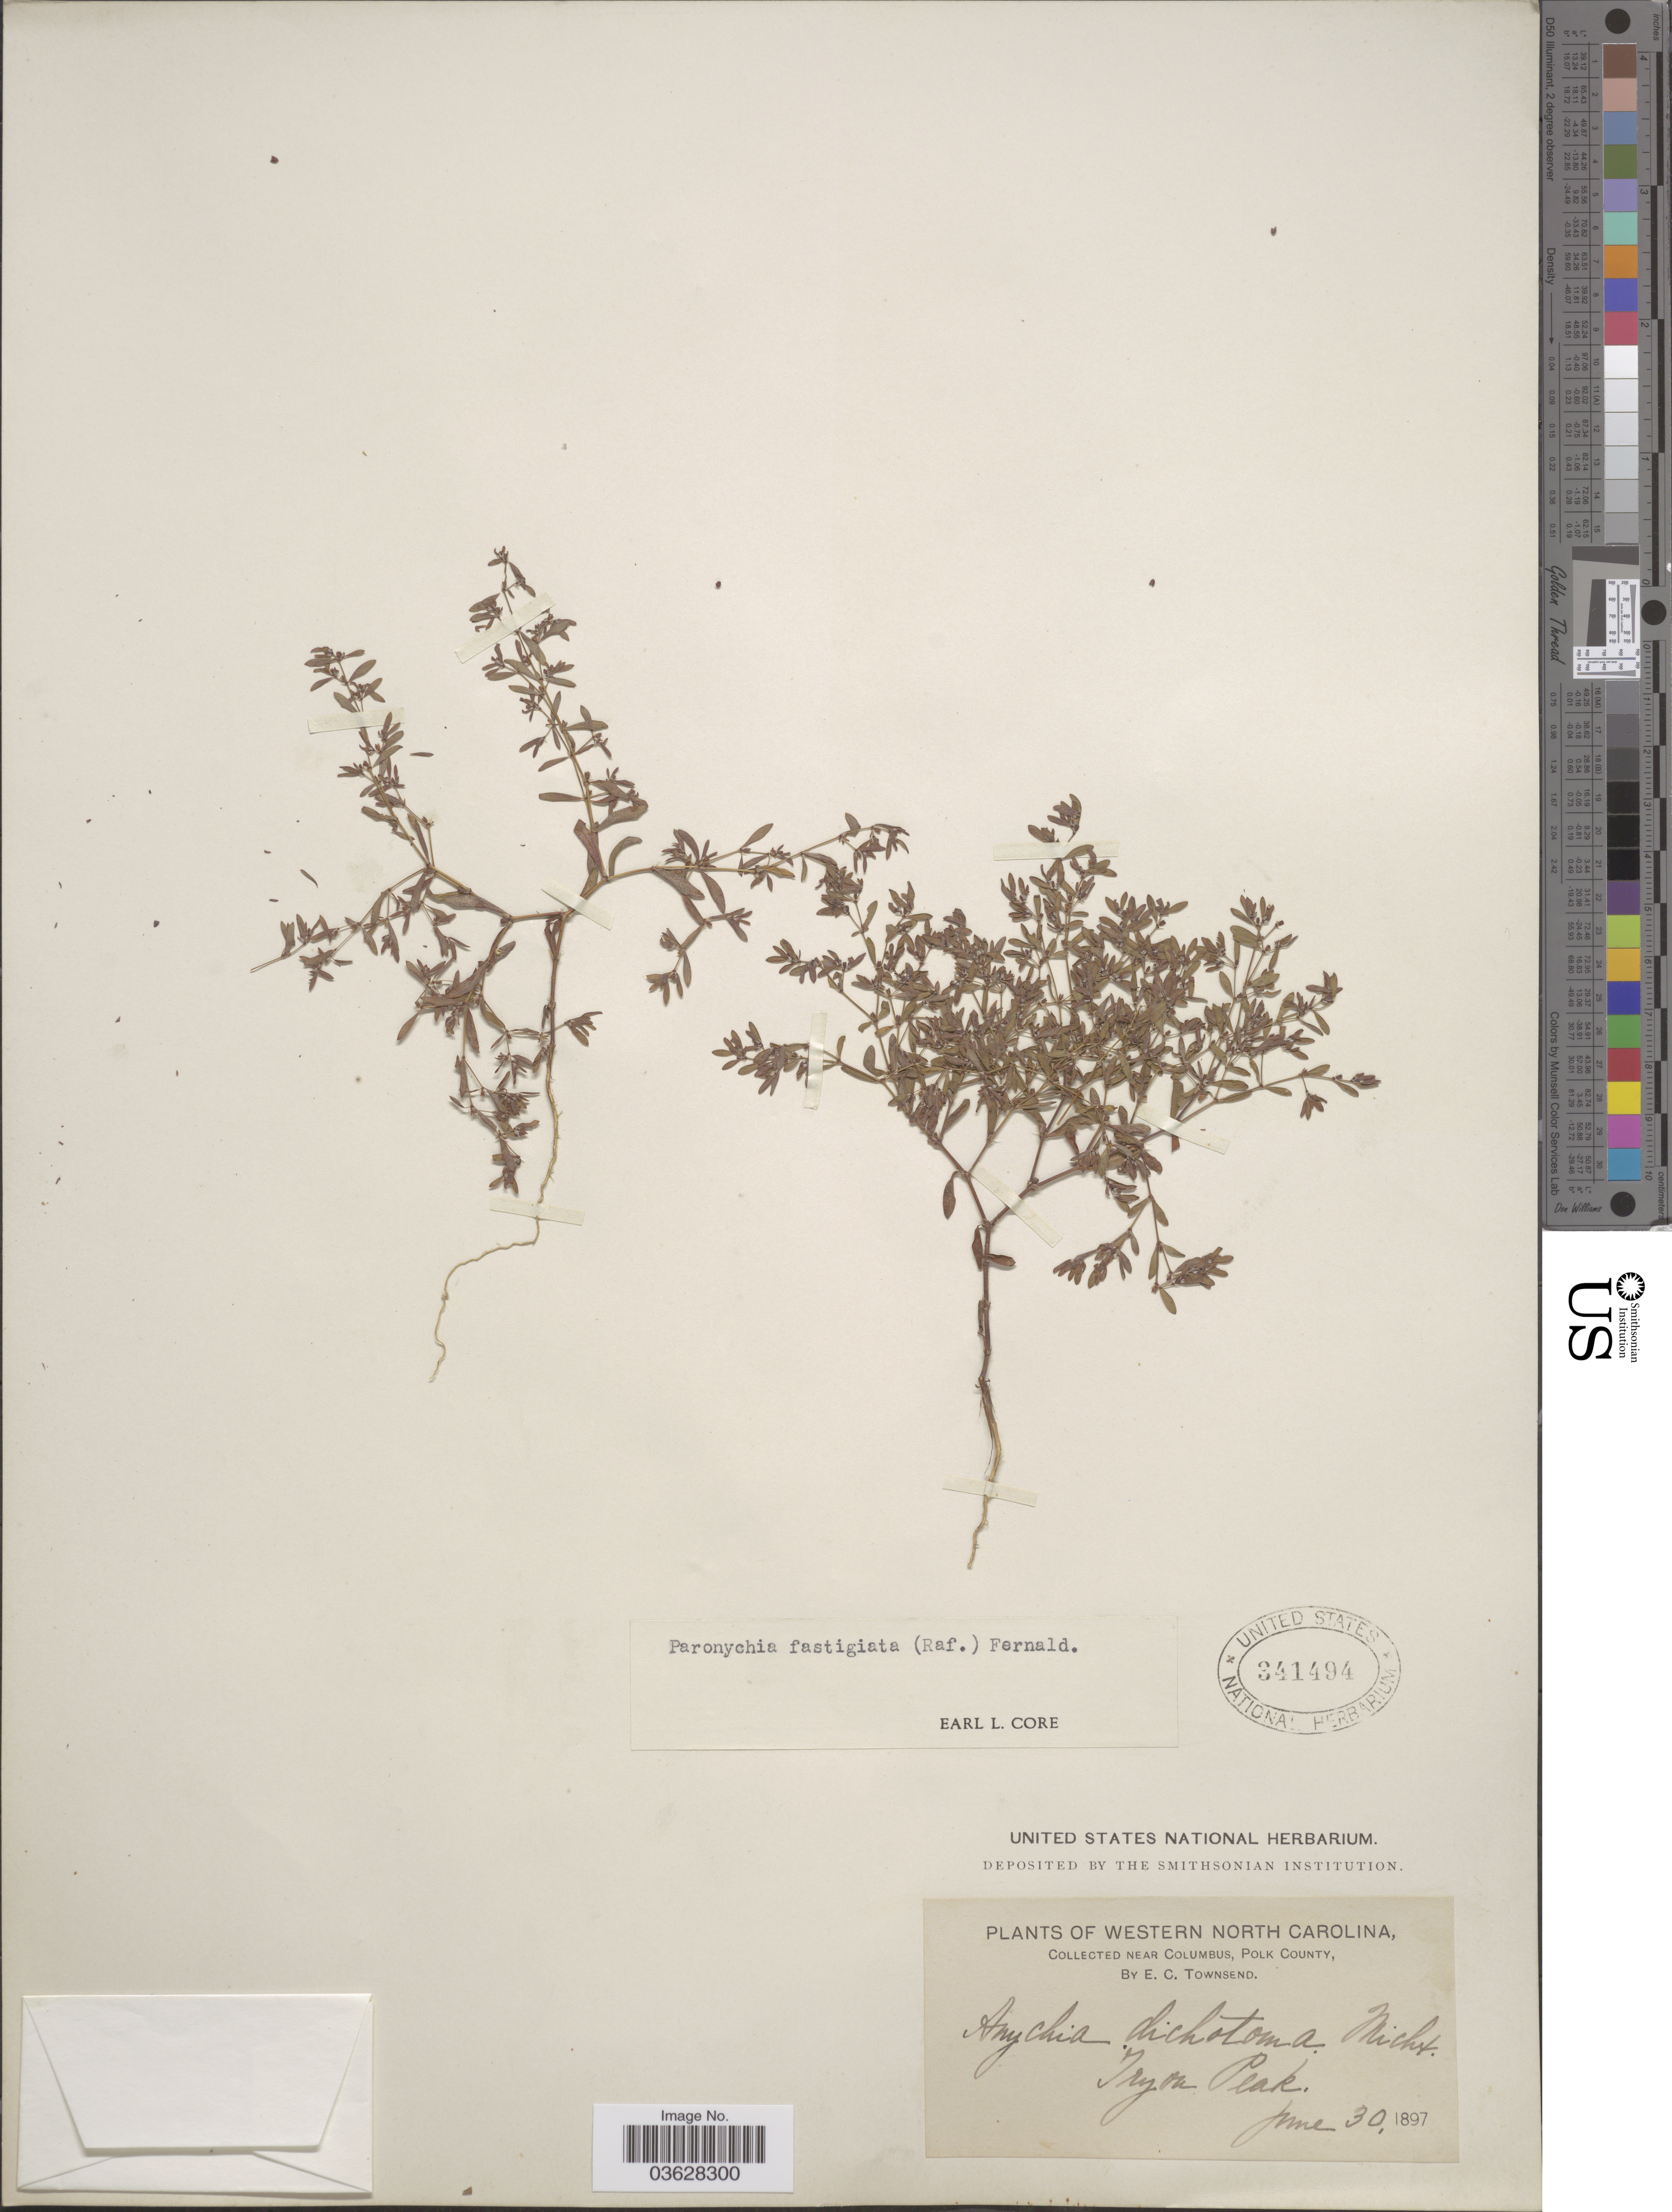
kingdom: Plantae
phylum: Tracheophyta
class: Magnoliopsida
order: Caryophyllales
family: Caryophyllaceae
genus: Paronychia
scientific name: Paronychia fastigiata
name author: (Raf.) Fernald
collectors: E. C. Townsend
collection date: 1897-06-30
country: United States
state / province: North Carolina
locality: Western North Carolina. Near Columbus, Polk County. Tryon Peak.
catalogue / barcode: US 341494